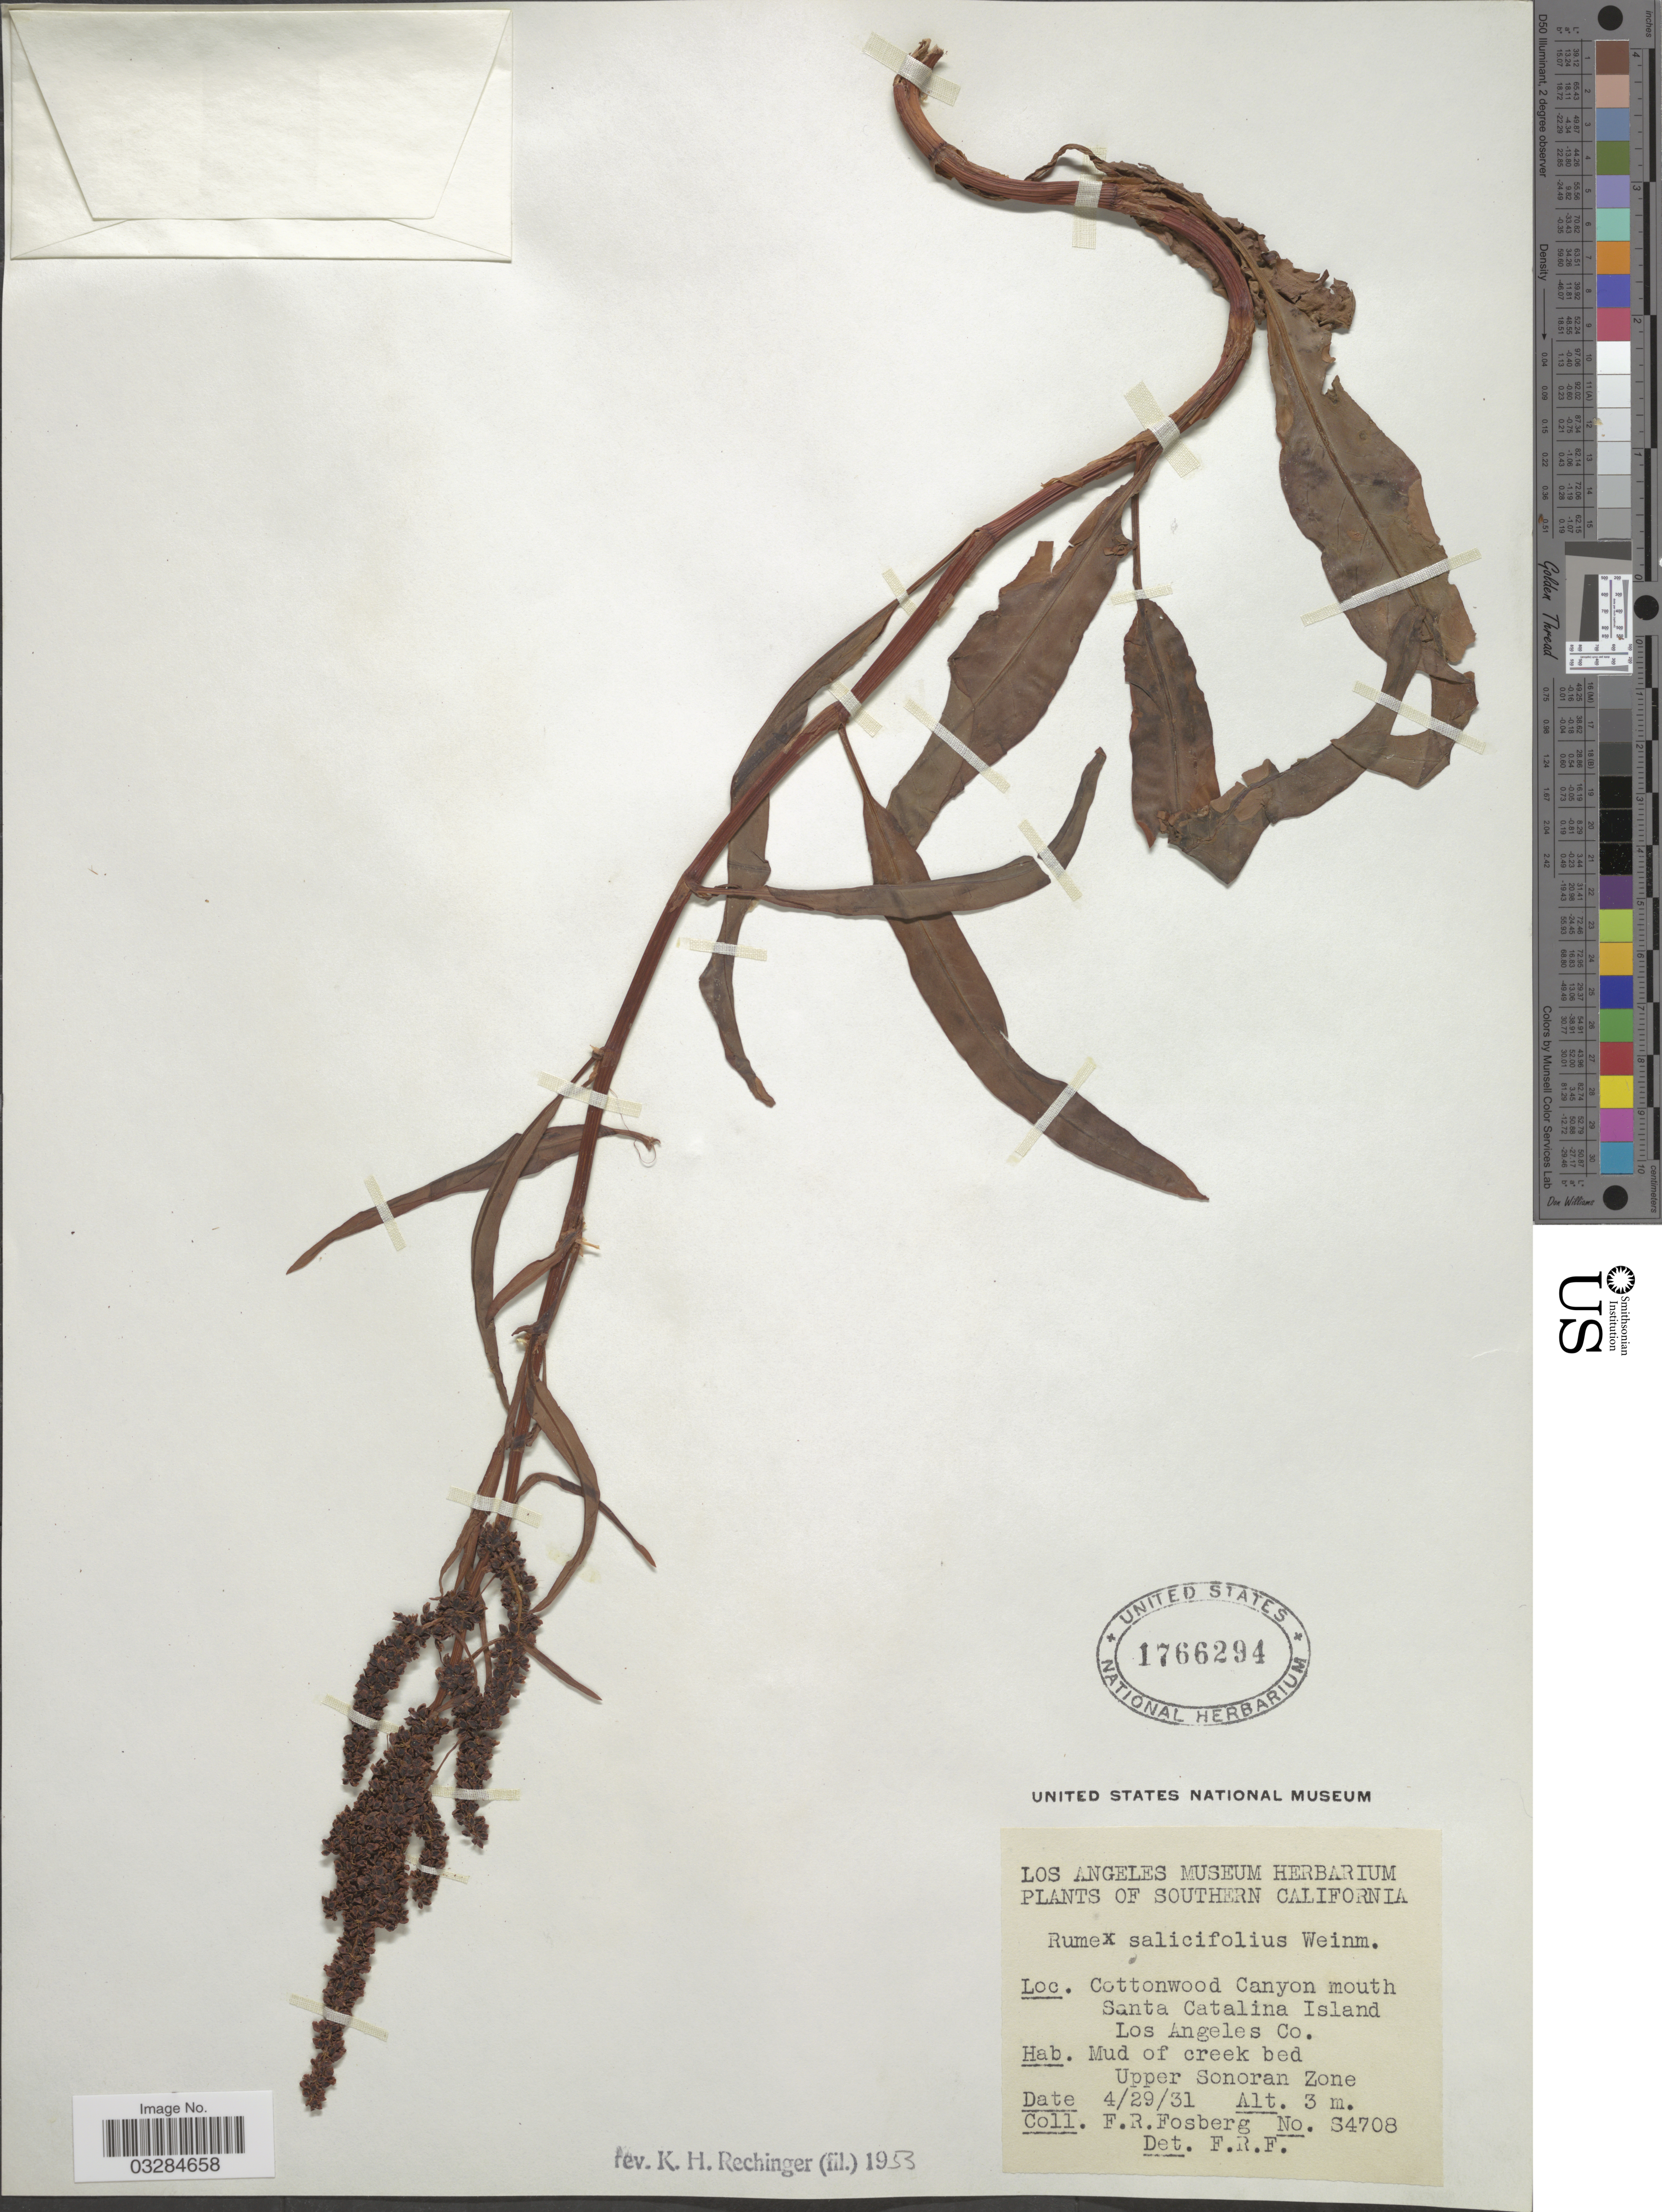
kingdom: Plantae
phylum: Tracheophyta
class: Magnoliopsida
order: Caryophyllales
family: Polygonaceae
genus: Rumex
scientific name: Rumex salicifolius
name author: Weinm.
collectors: F. R. Fosberg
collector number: S4708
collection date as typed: Transcribed d/m/y: 29/4/31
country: United States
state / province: California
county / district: Los Angeles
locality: Southern California, Cottonwood Canyon mouth Santa Catalina Island, Los Angeles Co., Mud of creek bed, Upper Sonoran Zone.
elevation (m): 3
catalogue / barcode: US 1766294